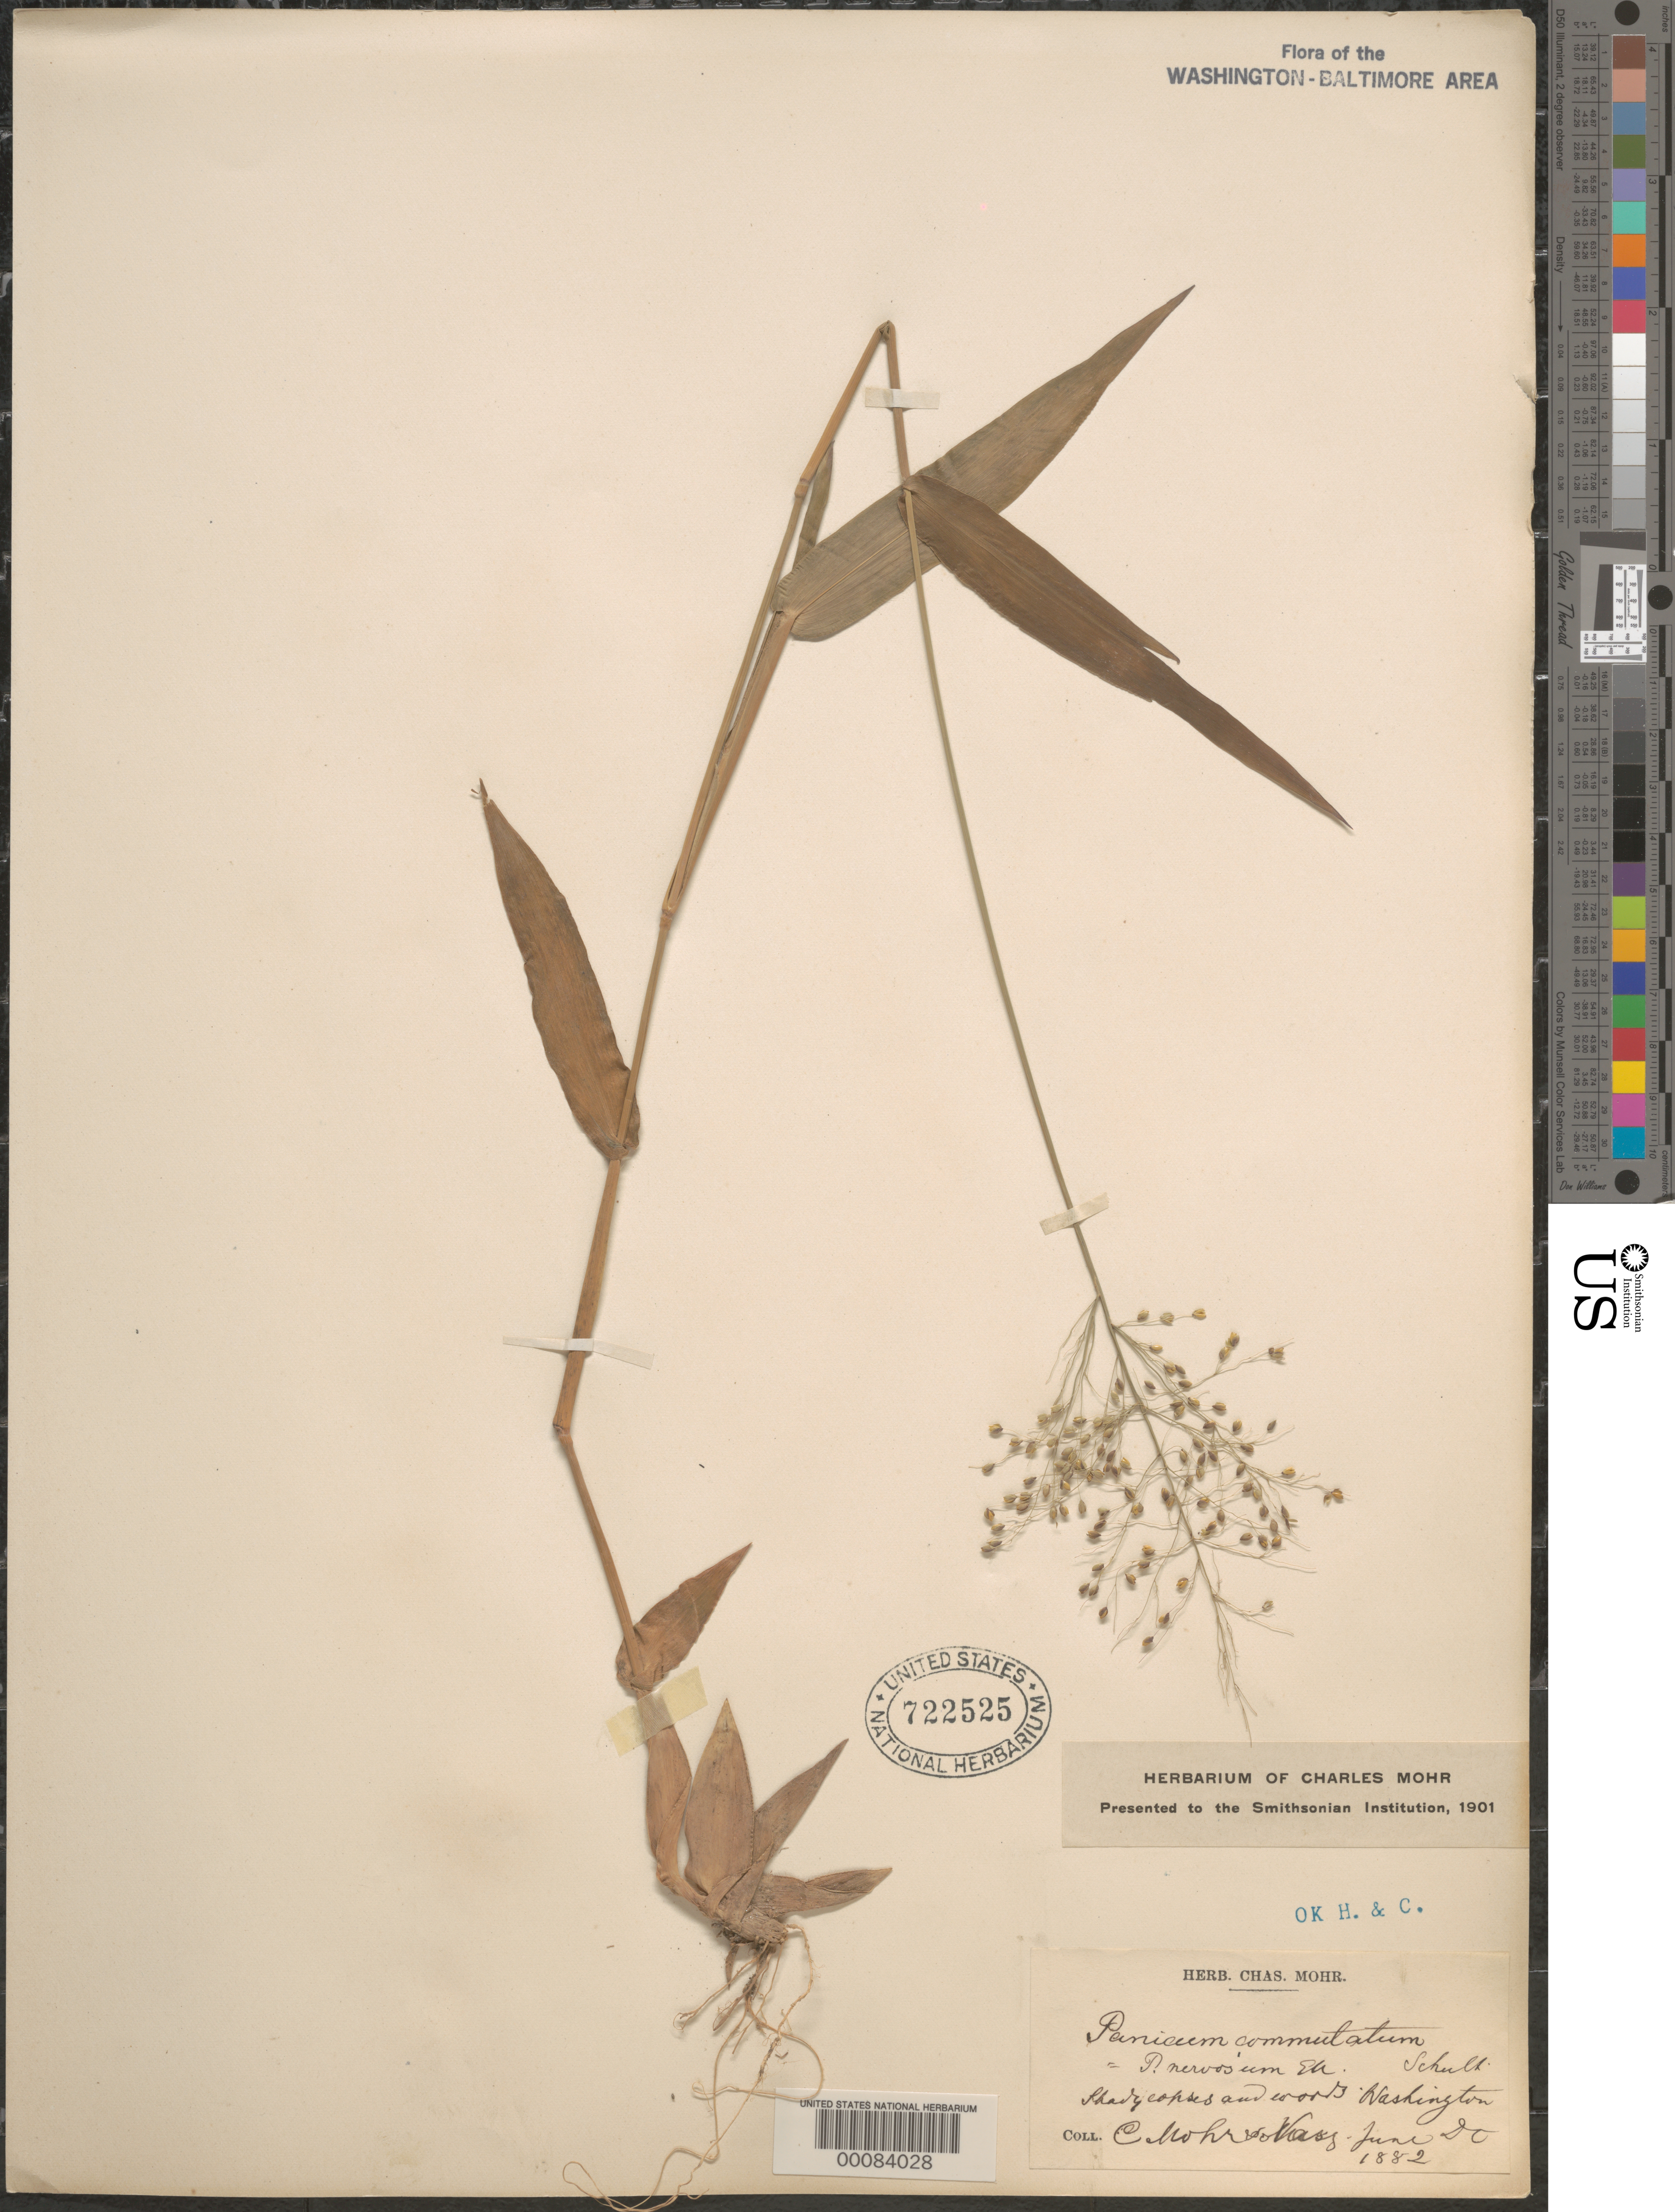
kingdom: Plantae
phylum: Tracheophyta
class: Liliopsida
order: Poales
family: Poaceae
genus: Dichanthelium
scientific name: Dichanthelium commutatum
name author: (Schult.) Gould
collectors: C. T. Mohr & G. Vasey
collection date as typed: Jun 1882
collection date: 1882-06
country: United States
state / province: District of Columbia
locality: Washington DC area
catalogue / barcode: US 722525